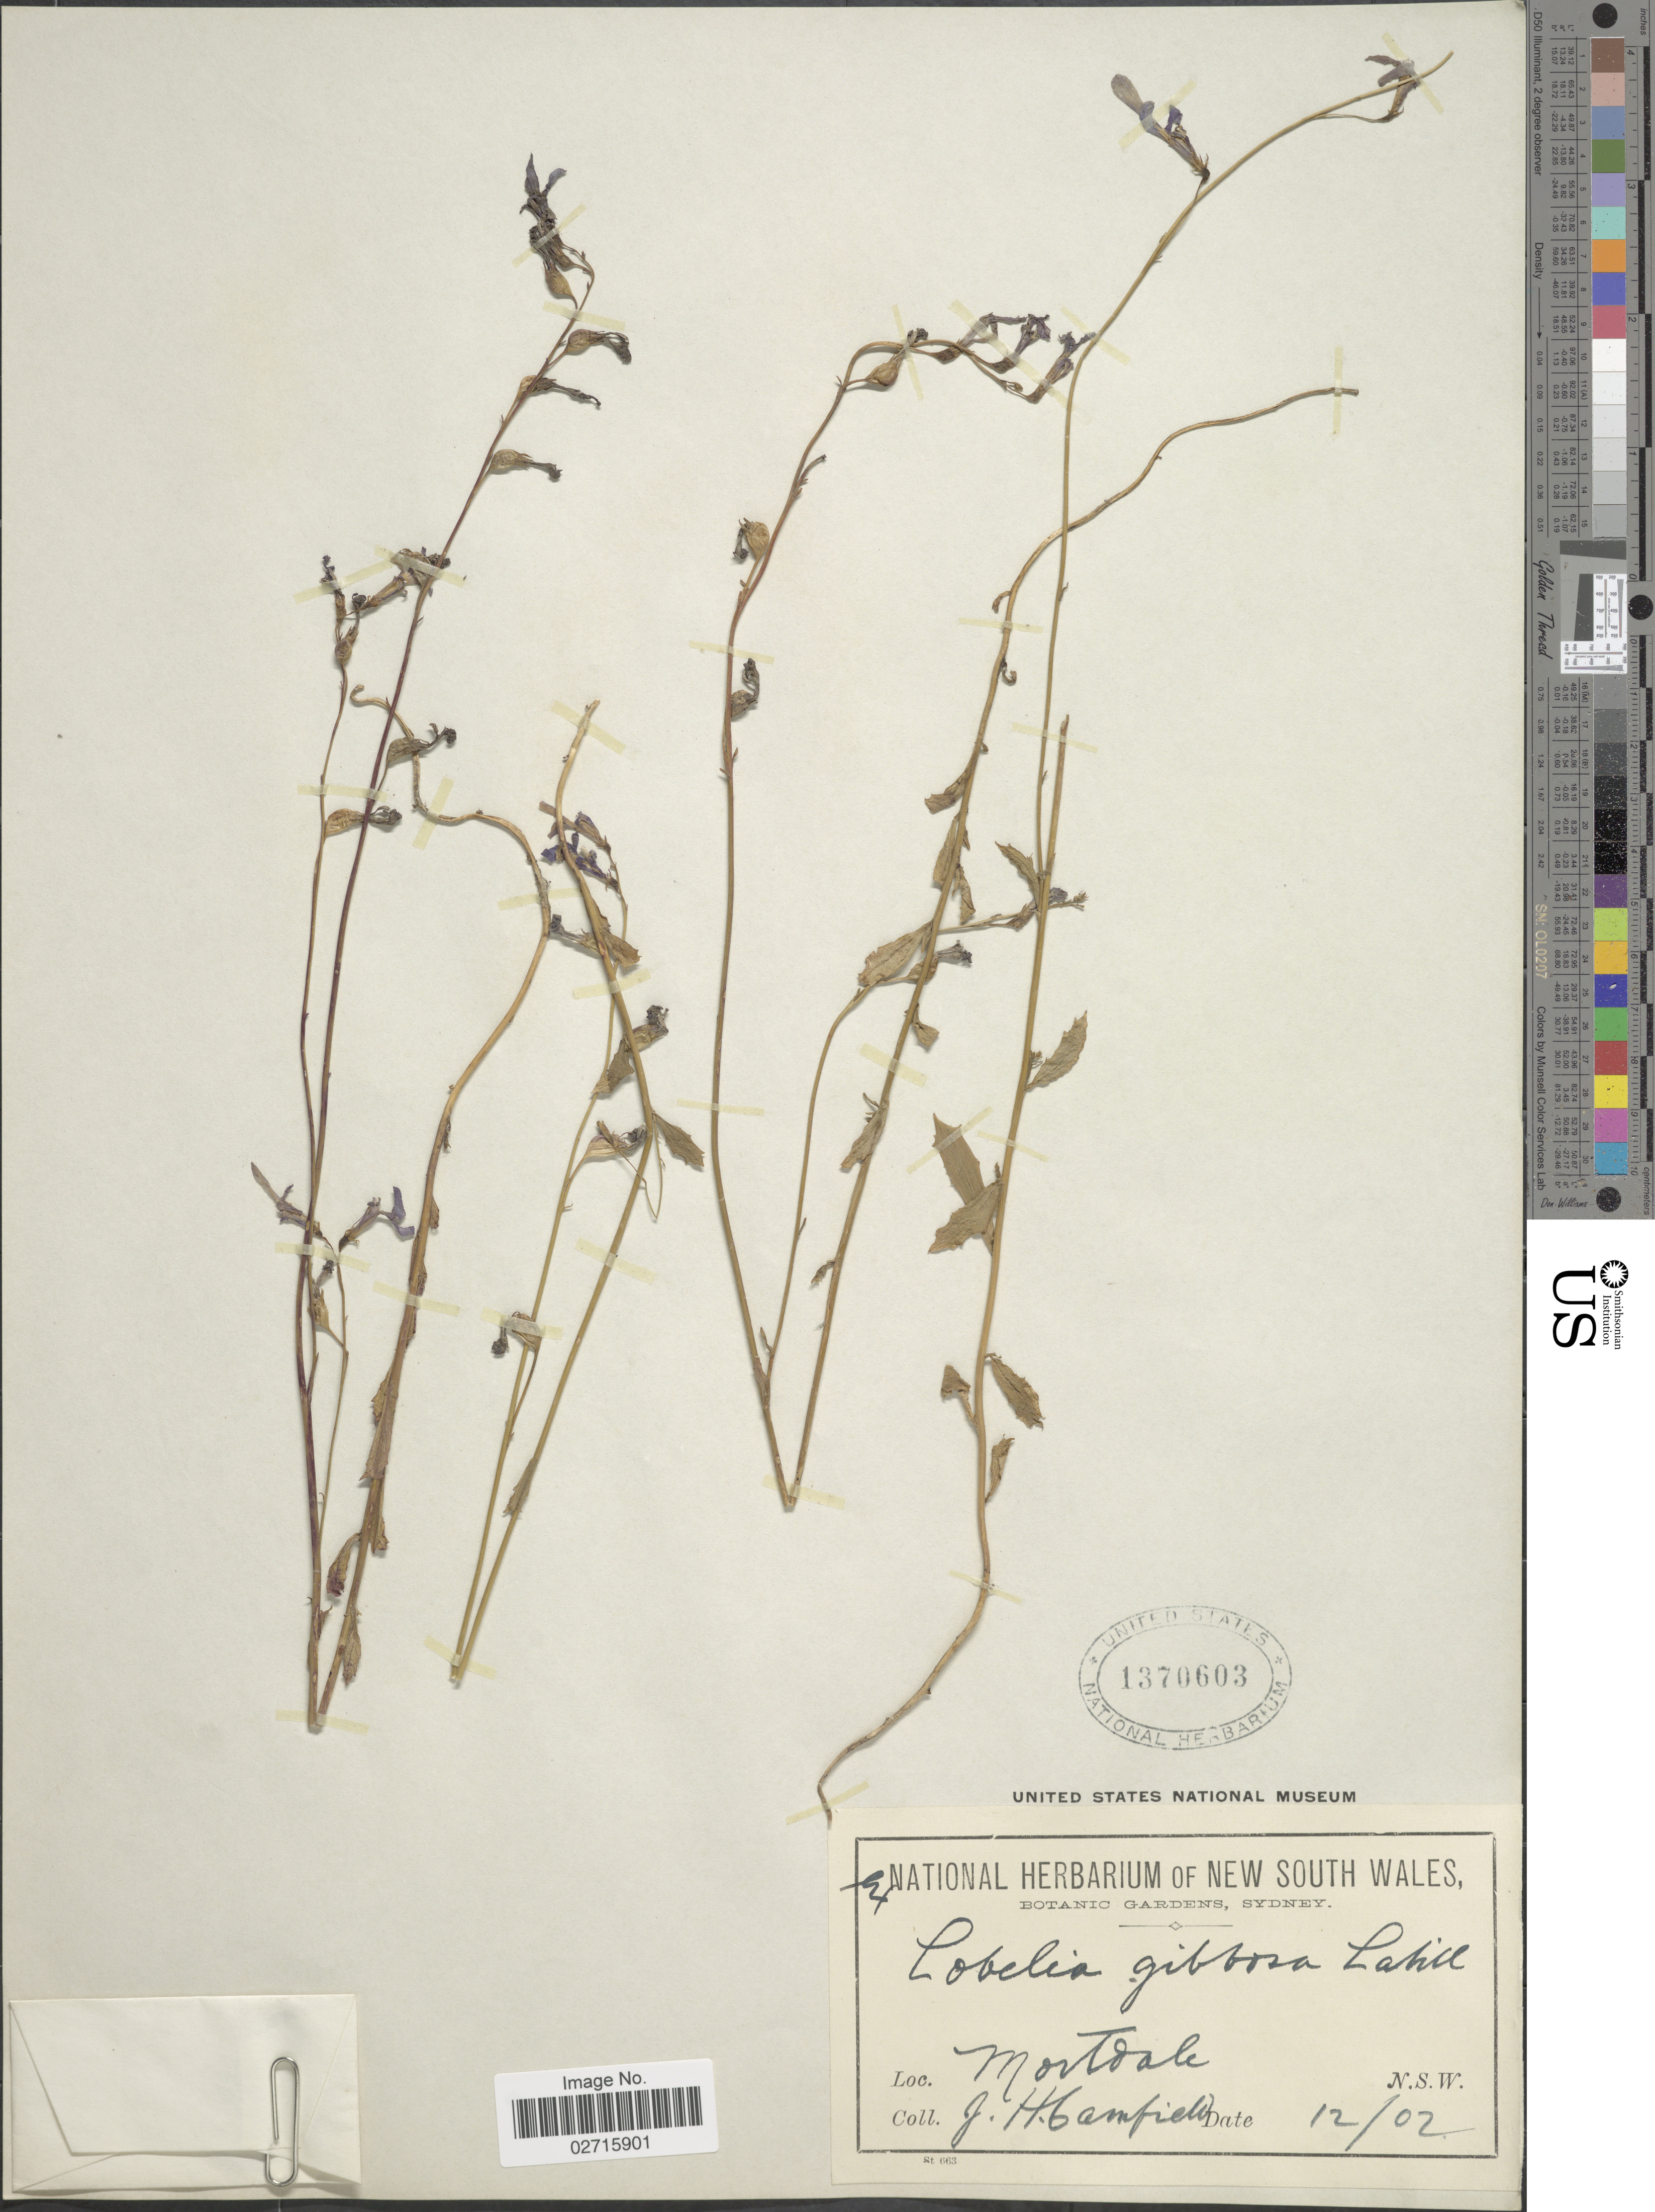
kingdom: Plantae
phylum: Tracheophyta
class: Magnoliopsida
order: Asterales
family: Campanulaceae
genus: Lobelia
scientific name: Lobelia gibbosa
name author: Labill.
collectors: J. Camfield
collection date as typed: Transcribed d/m/y: /12/2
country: Australia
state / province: New South Wales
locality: Mortdale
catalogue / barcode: US 1370603